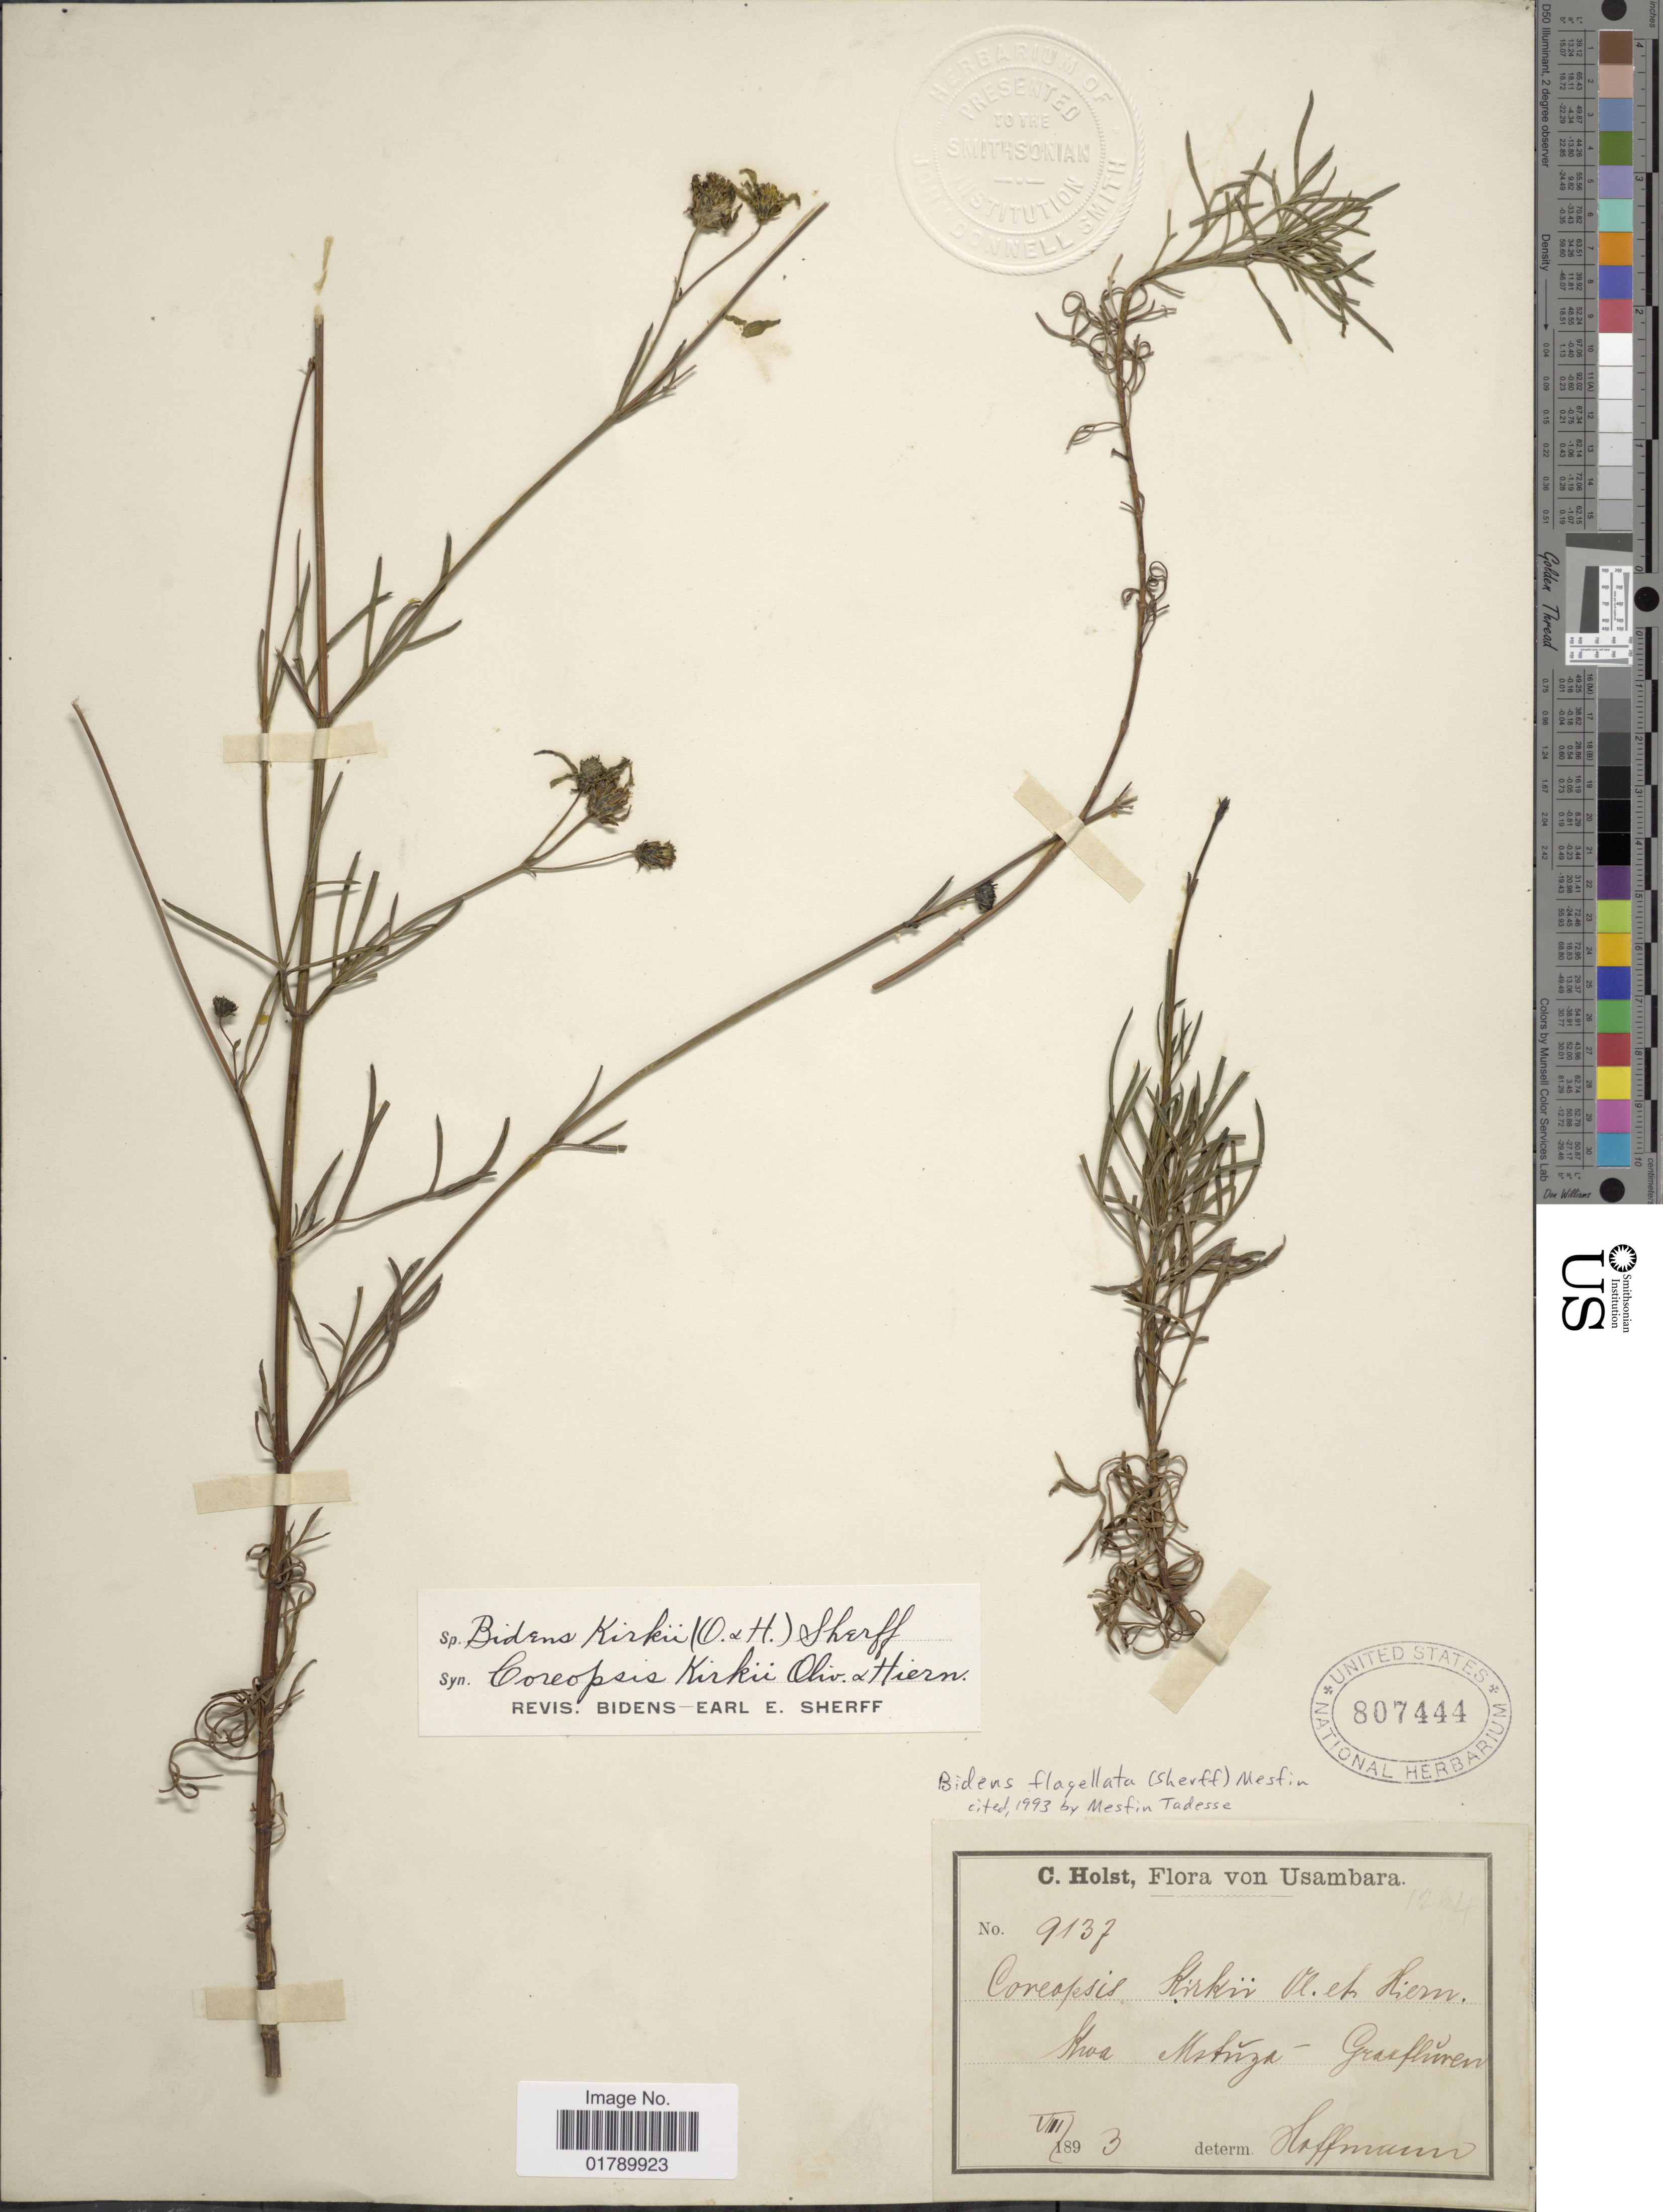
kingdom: Plantae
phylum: Tracheophyta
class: Magnoliopsida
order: Asterales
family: Asteraceae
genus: Bidens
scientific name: Bidens flagellata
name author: (Sherff) Mesfin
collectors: C. H. Holst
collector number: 9137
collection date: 1893-08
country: Tanzania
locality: Usambara. Shoa Mstinga-Granflumen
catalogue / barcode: US 807444